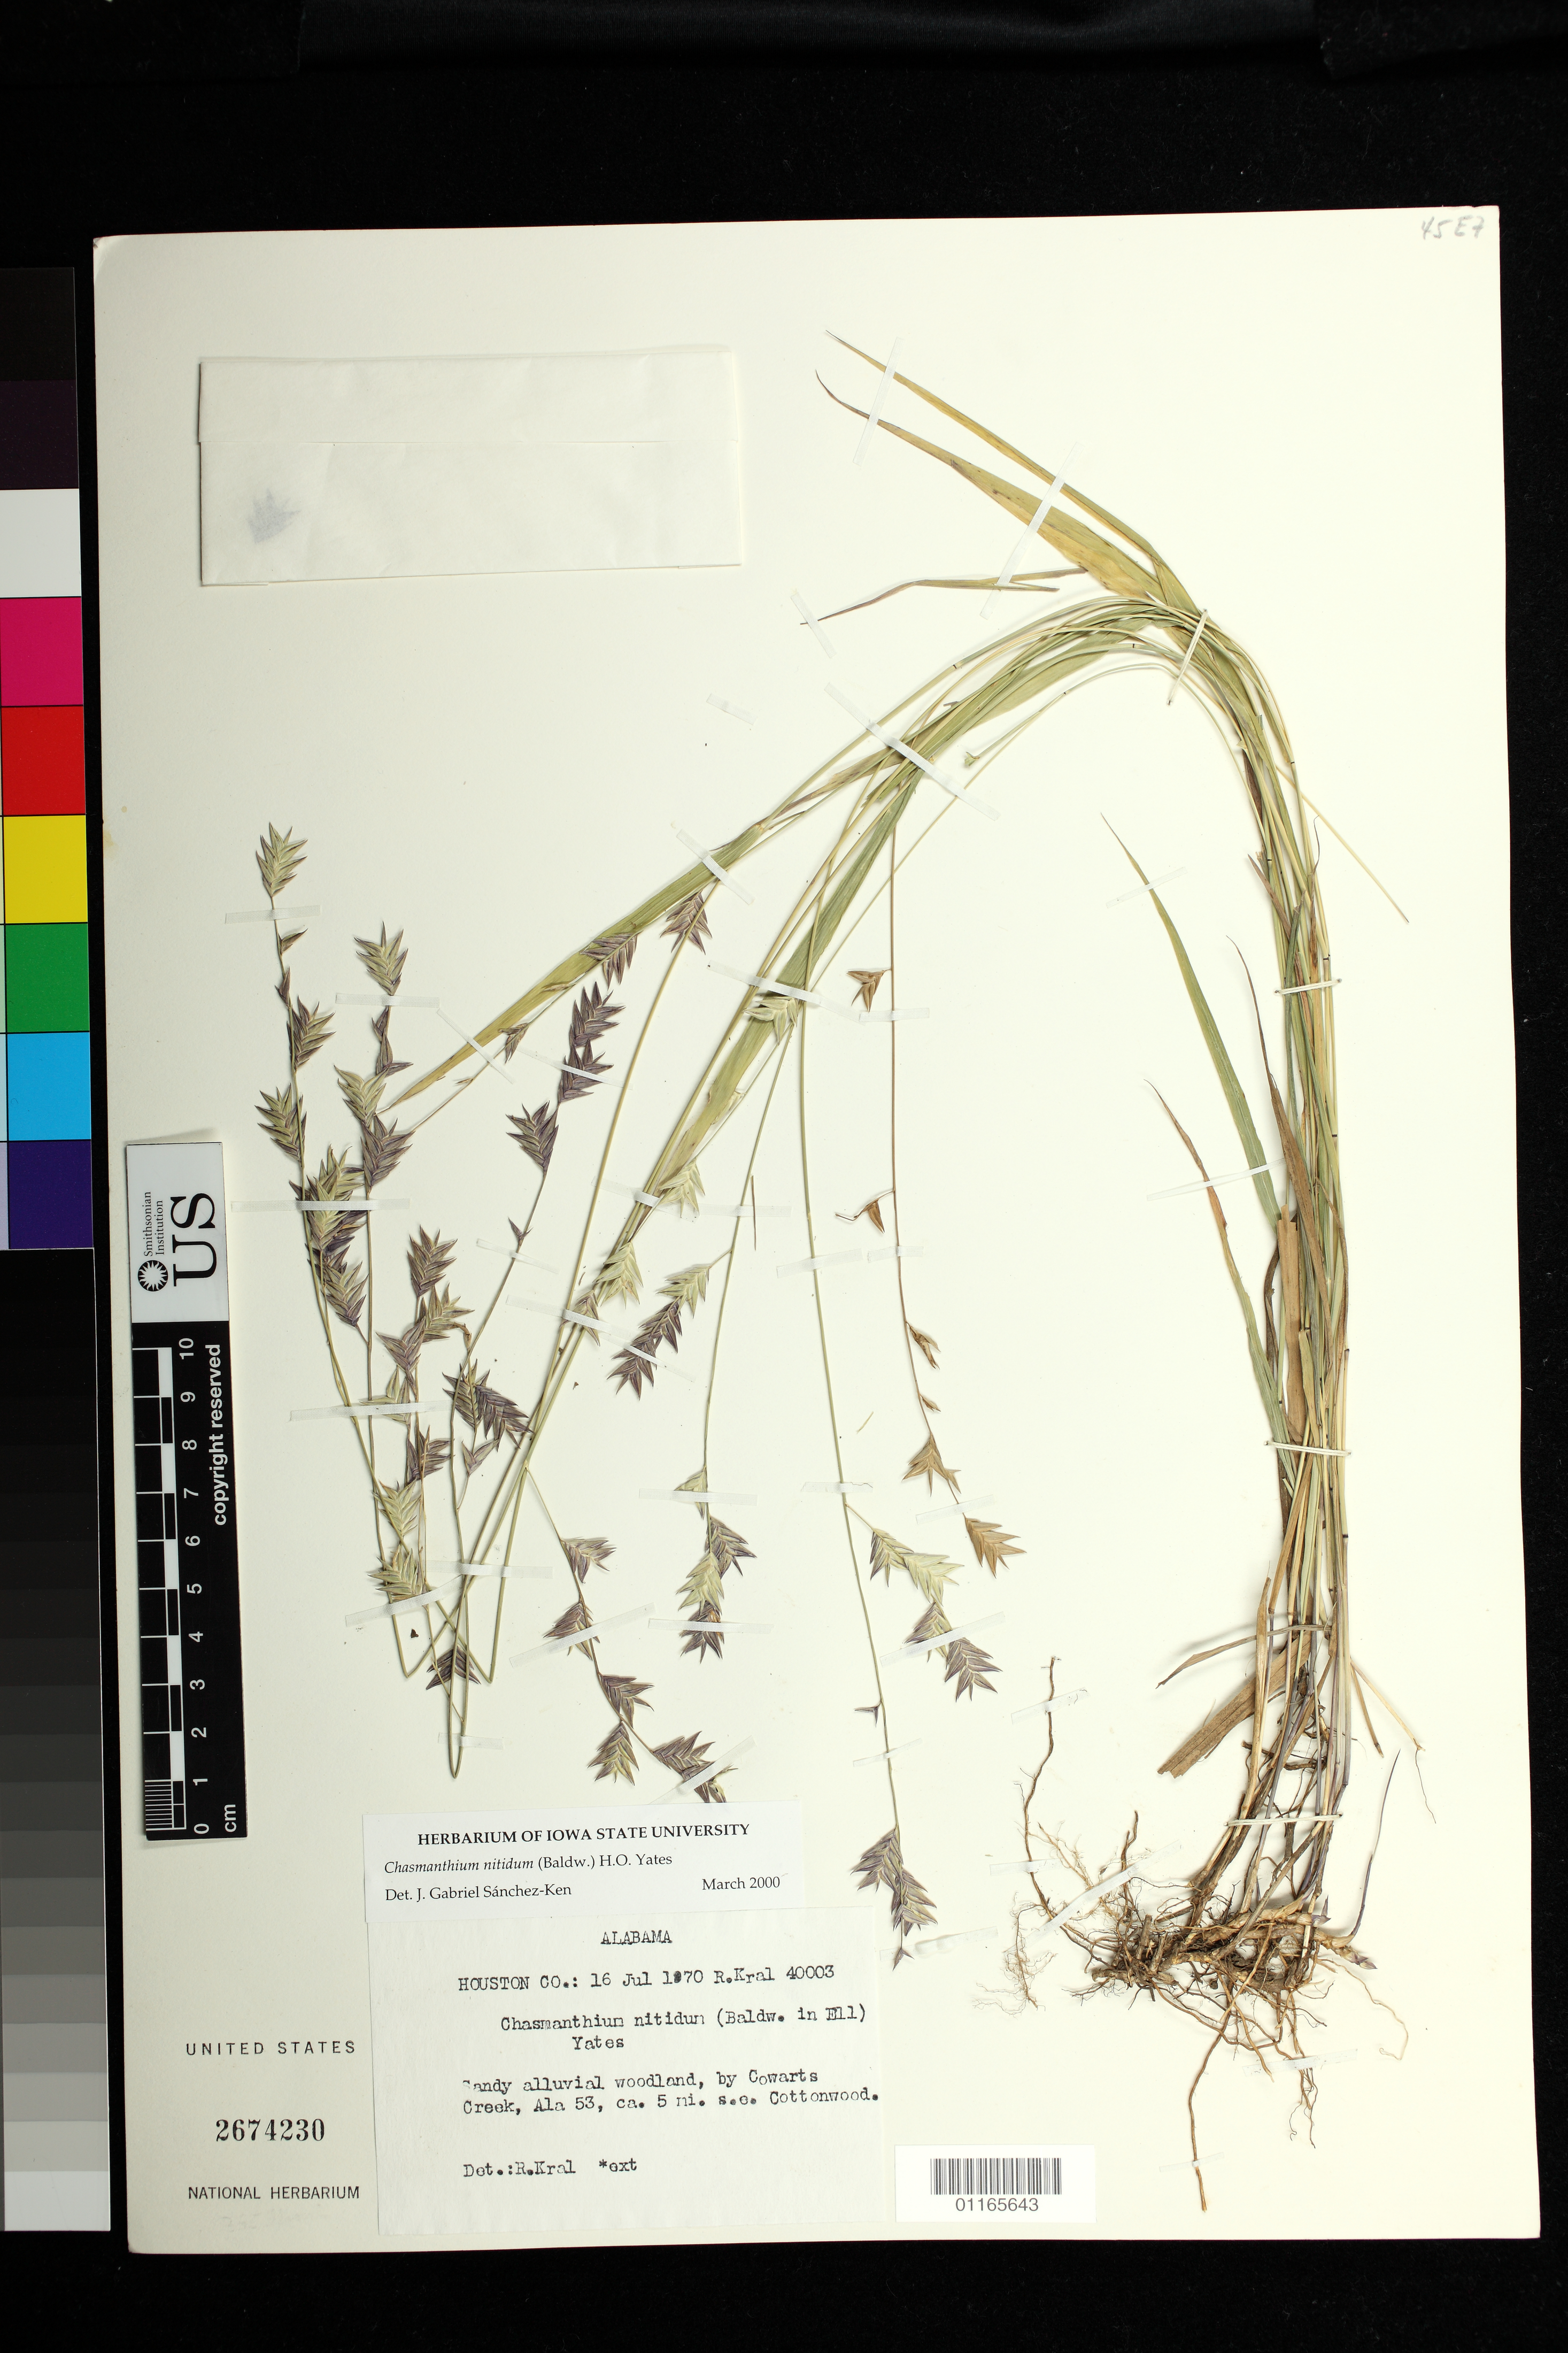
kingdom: Plantae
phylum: Tracheophyta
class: Liliopsida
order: Poales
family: Poaceae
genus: Chasmanthium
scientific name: Chasmanthium nitidum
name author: (Baldwin ex Elliott) H.O. Yates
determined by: Sánchez-Ken, J. G.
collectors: R. Kral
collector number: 40003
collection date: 1970-07-16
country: United States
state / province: Alabama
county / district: houston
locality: By Cowarts Creek, Ala 53, ca. 5 mi. s.e. Cottonwood.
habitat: Sandy alluvial woodland.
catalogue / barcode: US 2674230